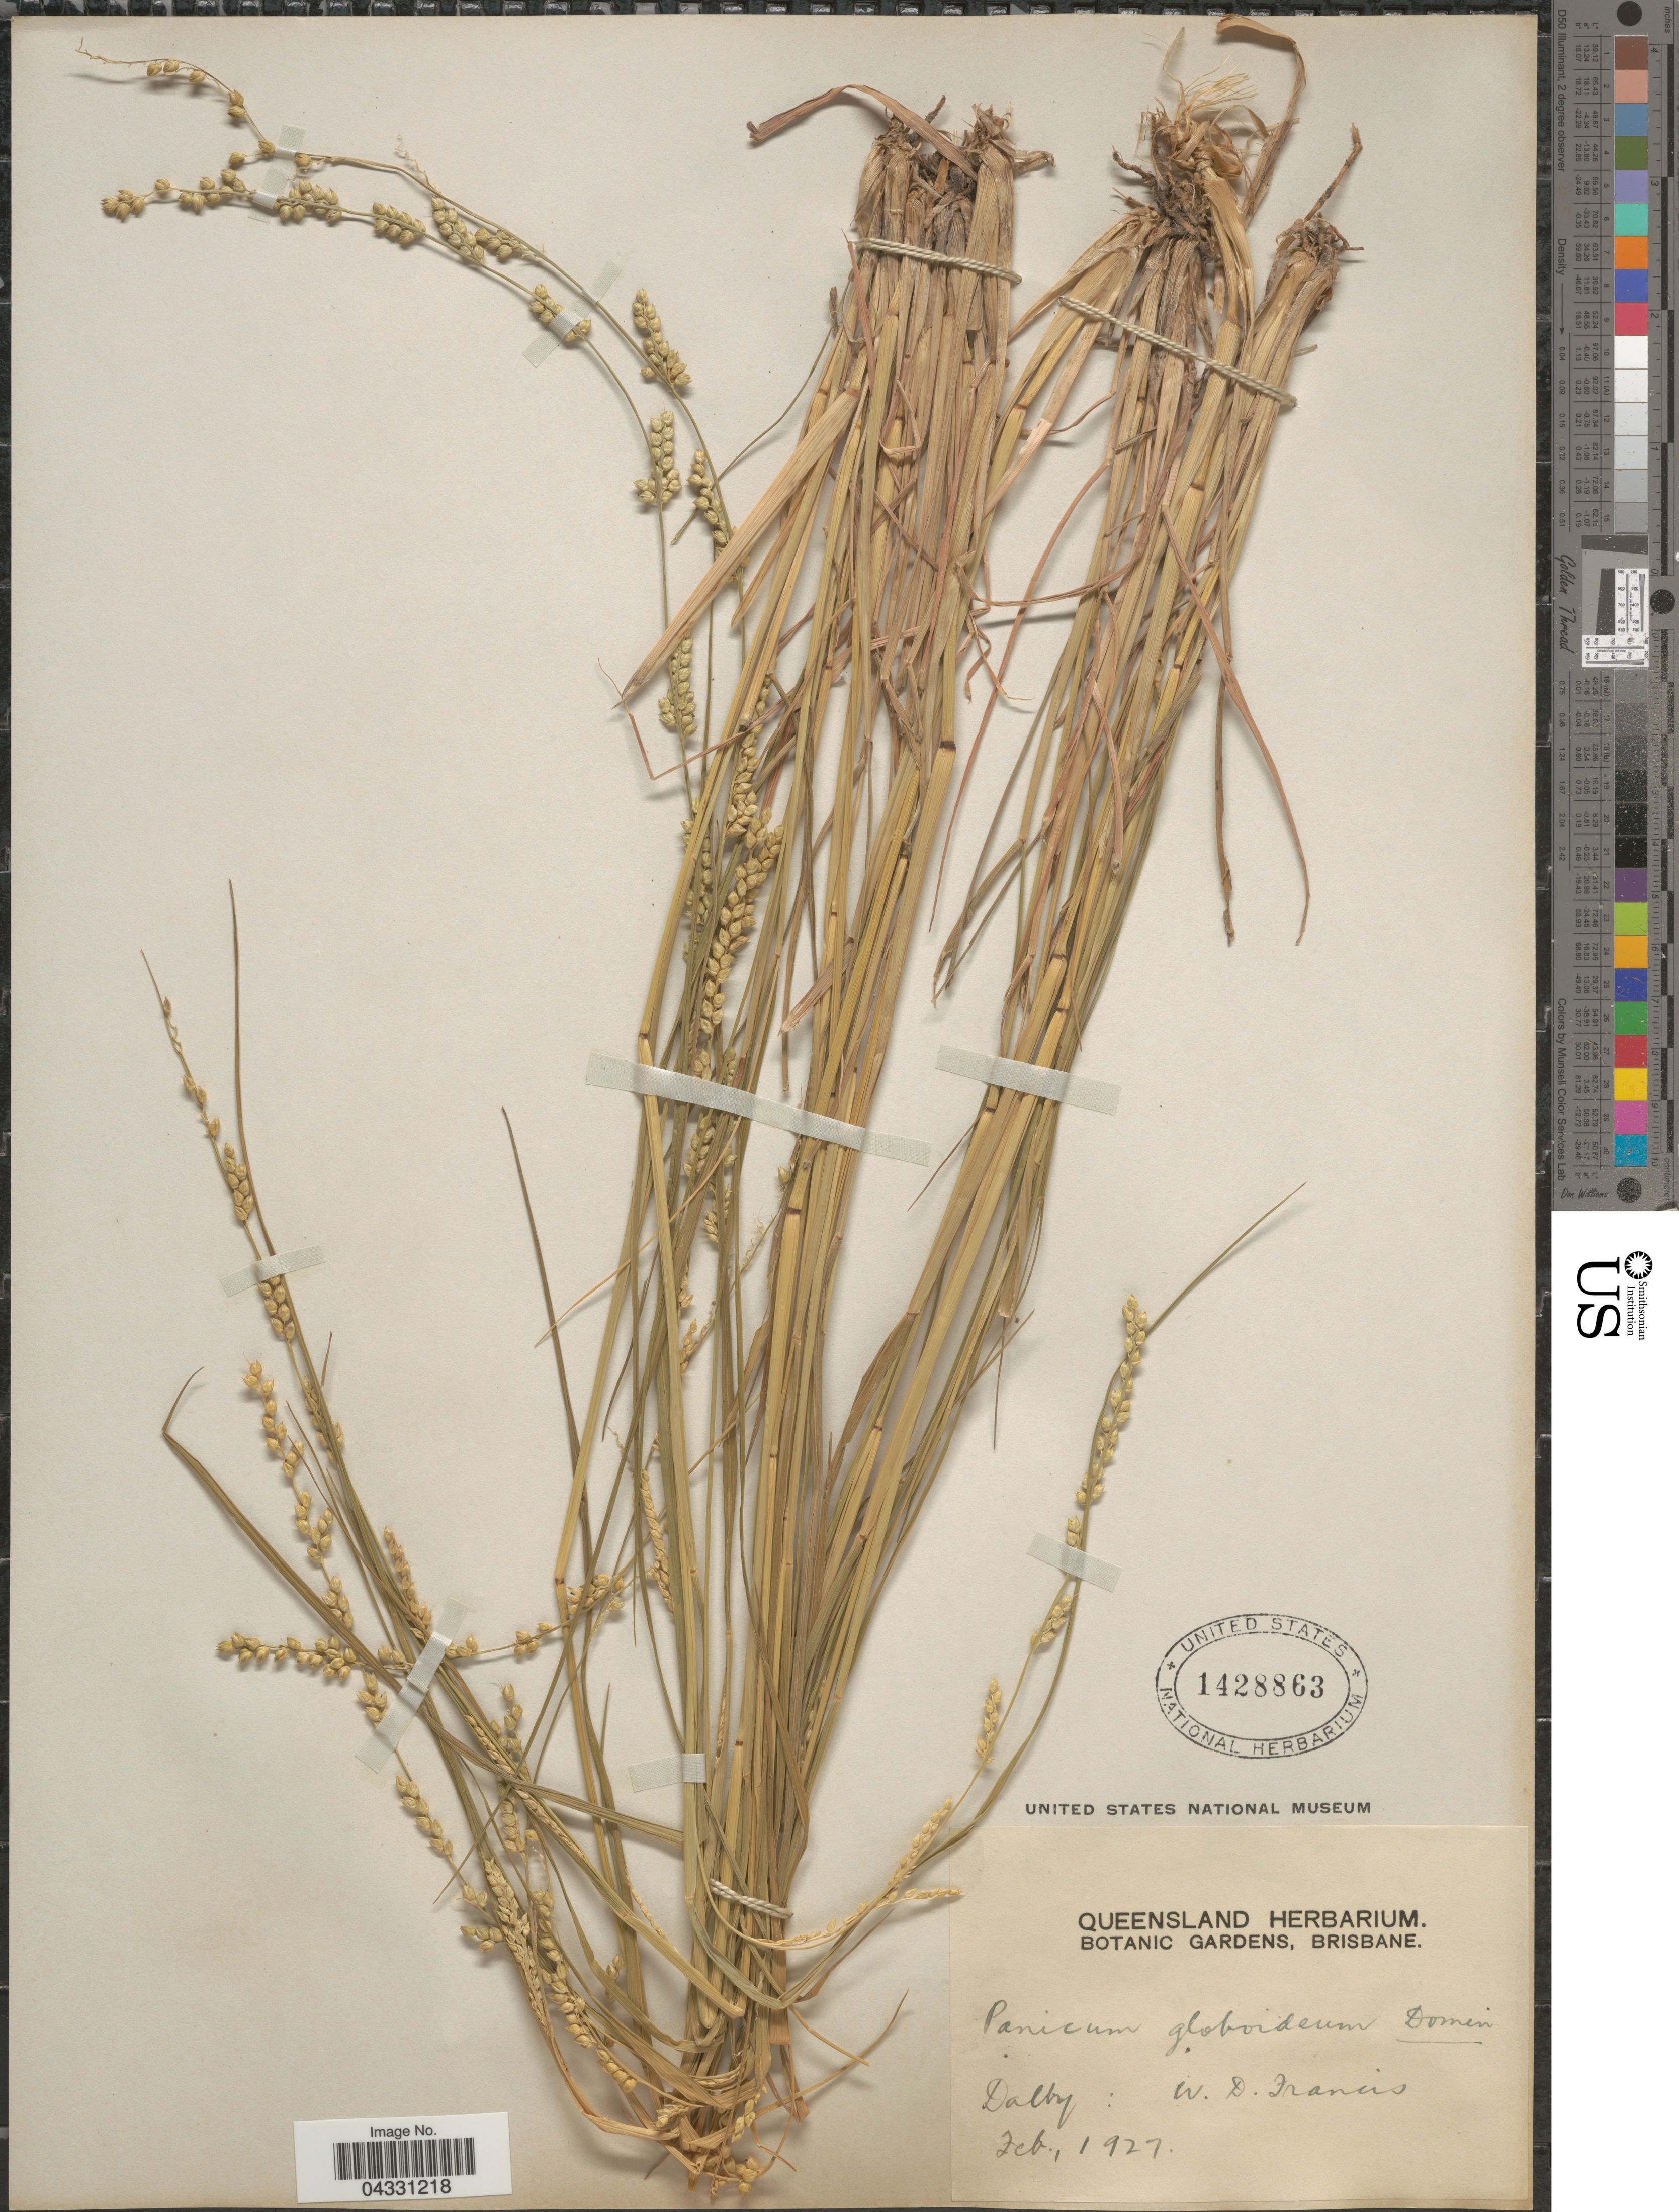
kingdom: Plantae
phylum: Tracheophyta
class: Liliopsida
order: Poales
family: Poaceae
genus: Setaria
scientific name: Setaria globoidea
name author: (Domin) R.D. Webster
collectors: W. Francis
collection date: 1927-02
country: Australia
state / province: Queensland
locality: Dalby.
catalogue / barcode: US 1428863